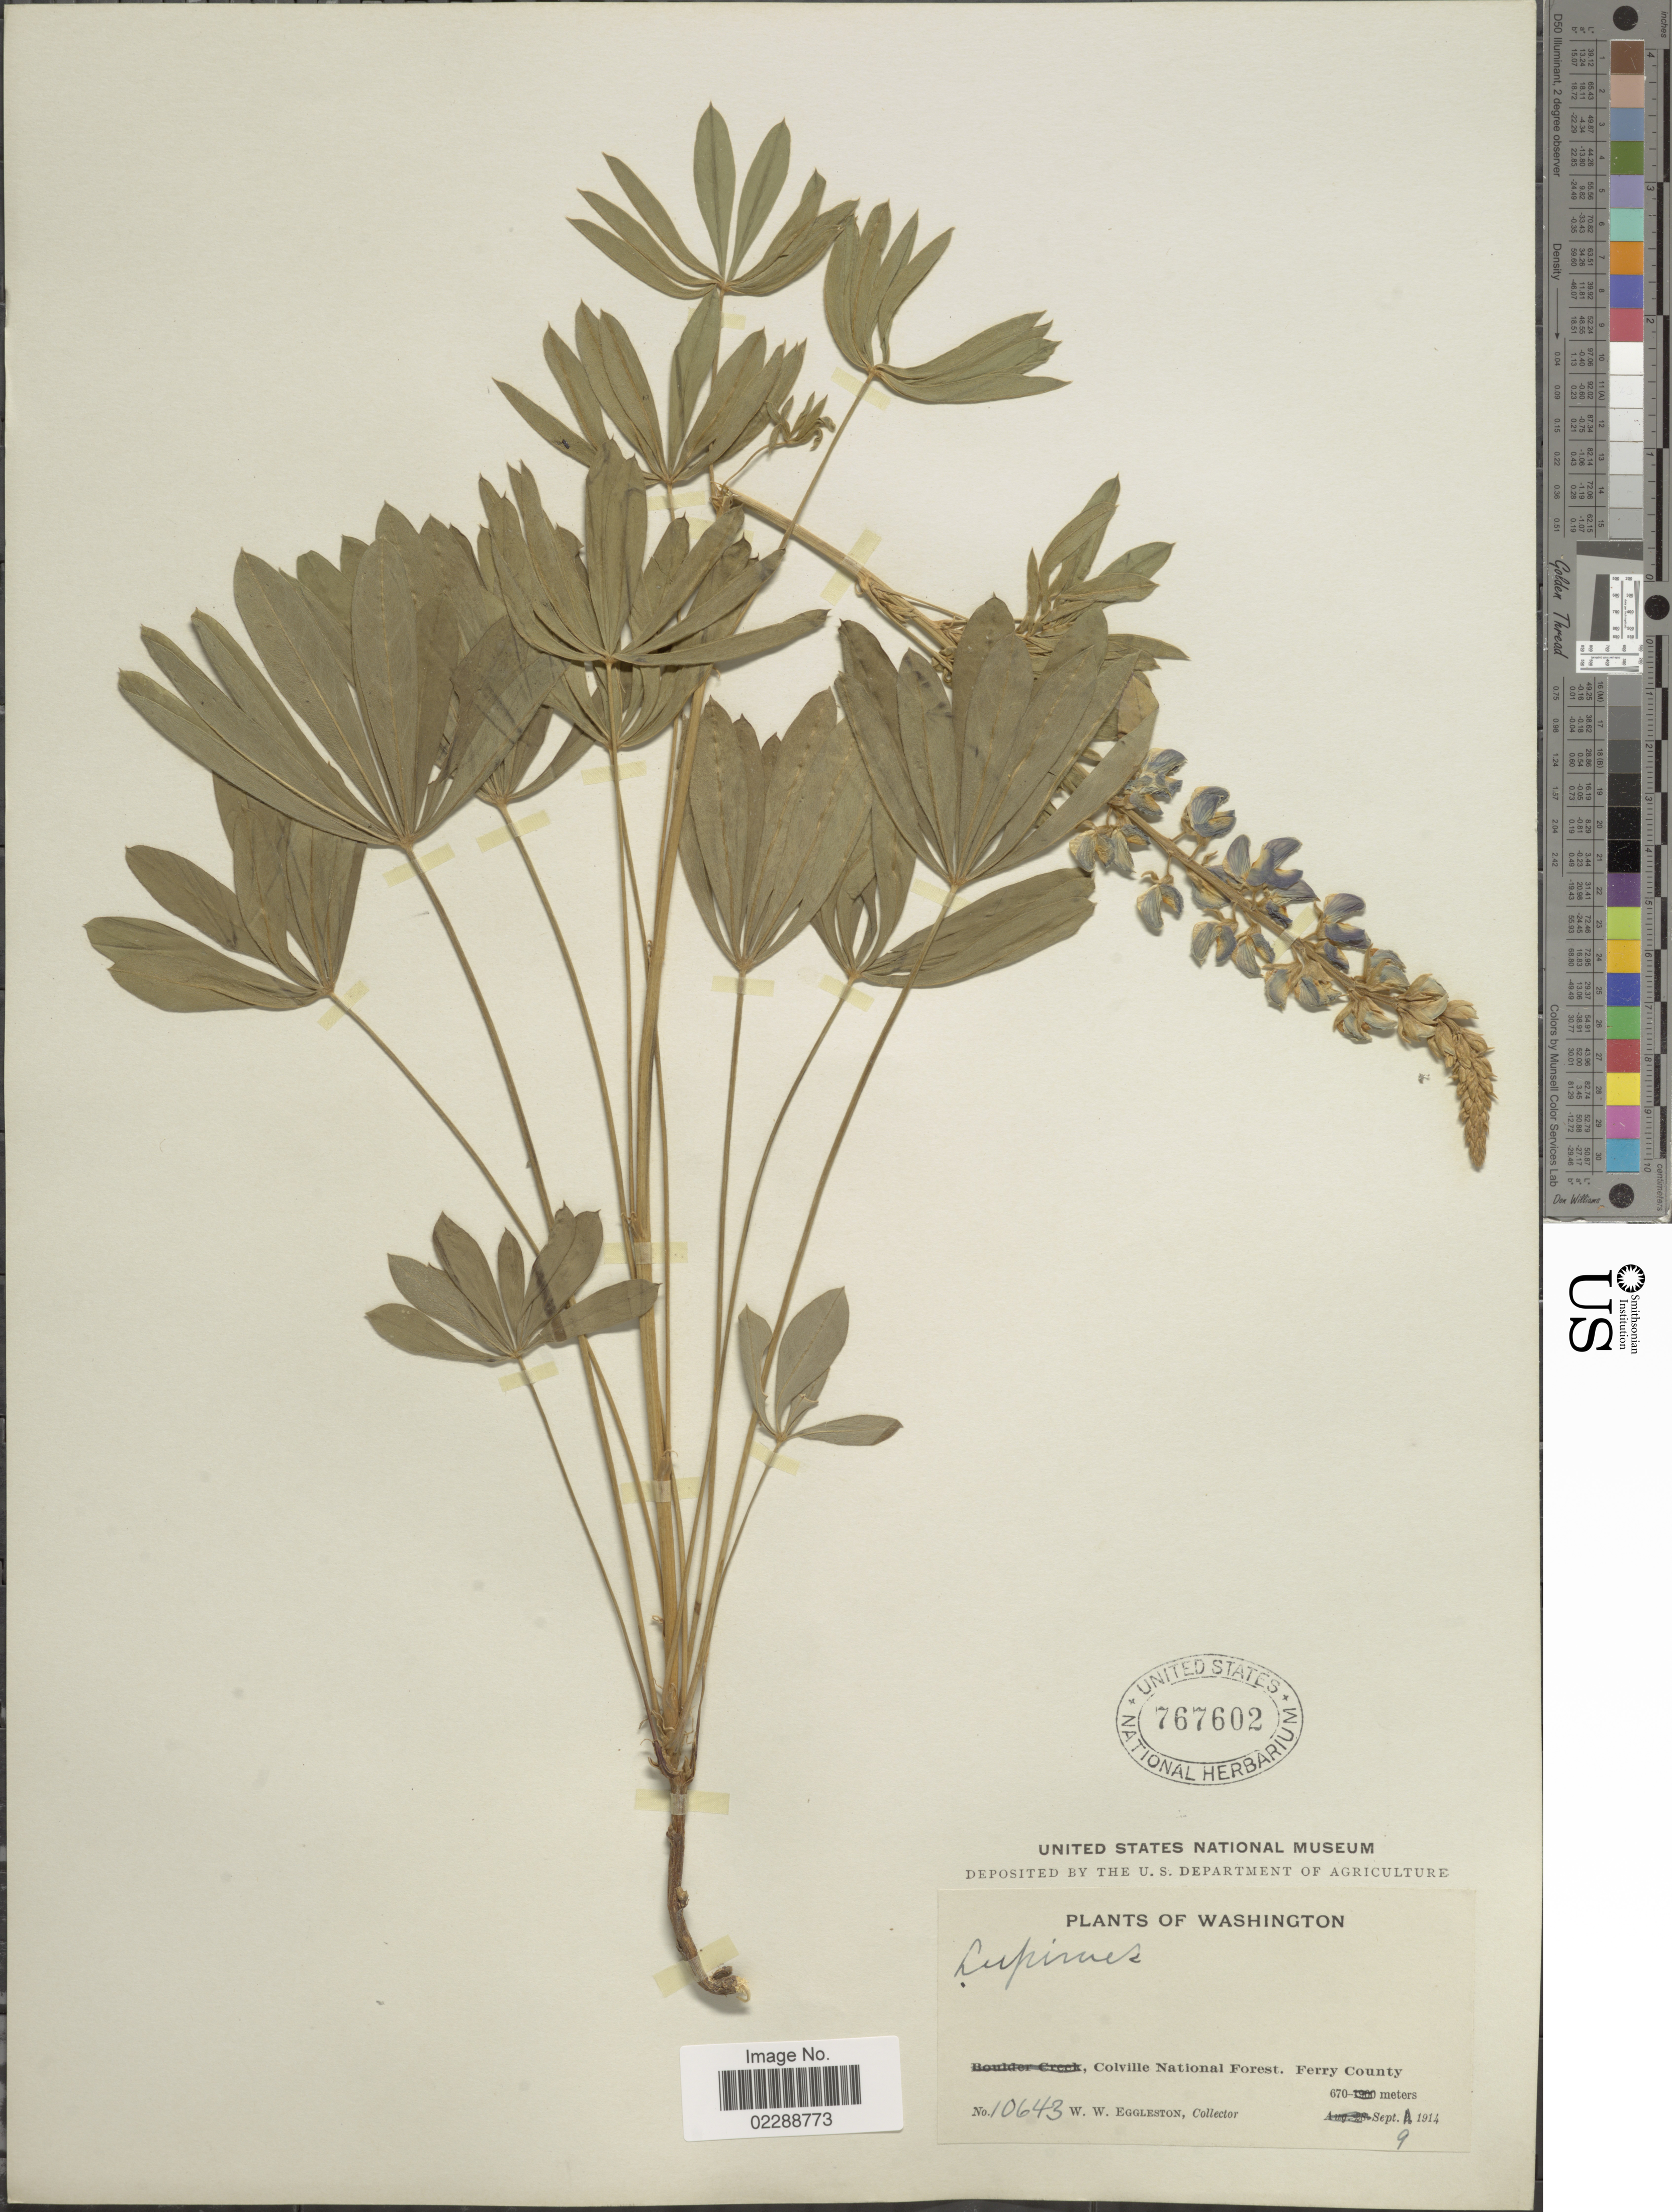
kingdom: Plantae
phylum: Tracheophyta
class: Magnoliopsida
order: Fabales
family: Fabaceae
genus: Lupinus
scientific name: Lupinus sp.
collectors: W. W. Eggleston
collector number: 10643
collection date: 1914-09-09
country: United States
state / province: Washington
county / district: Ferry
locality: Colville National Forest, Ferry County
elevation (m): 670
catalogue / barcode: US 767602